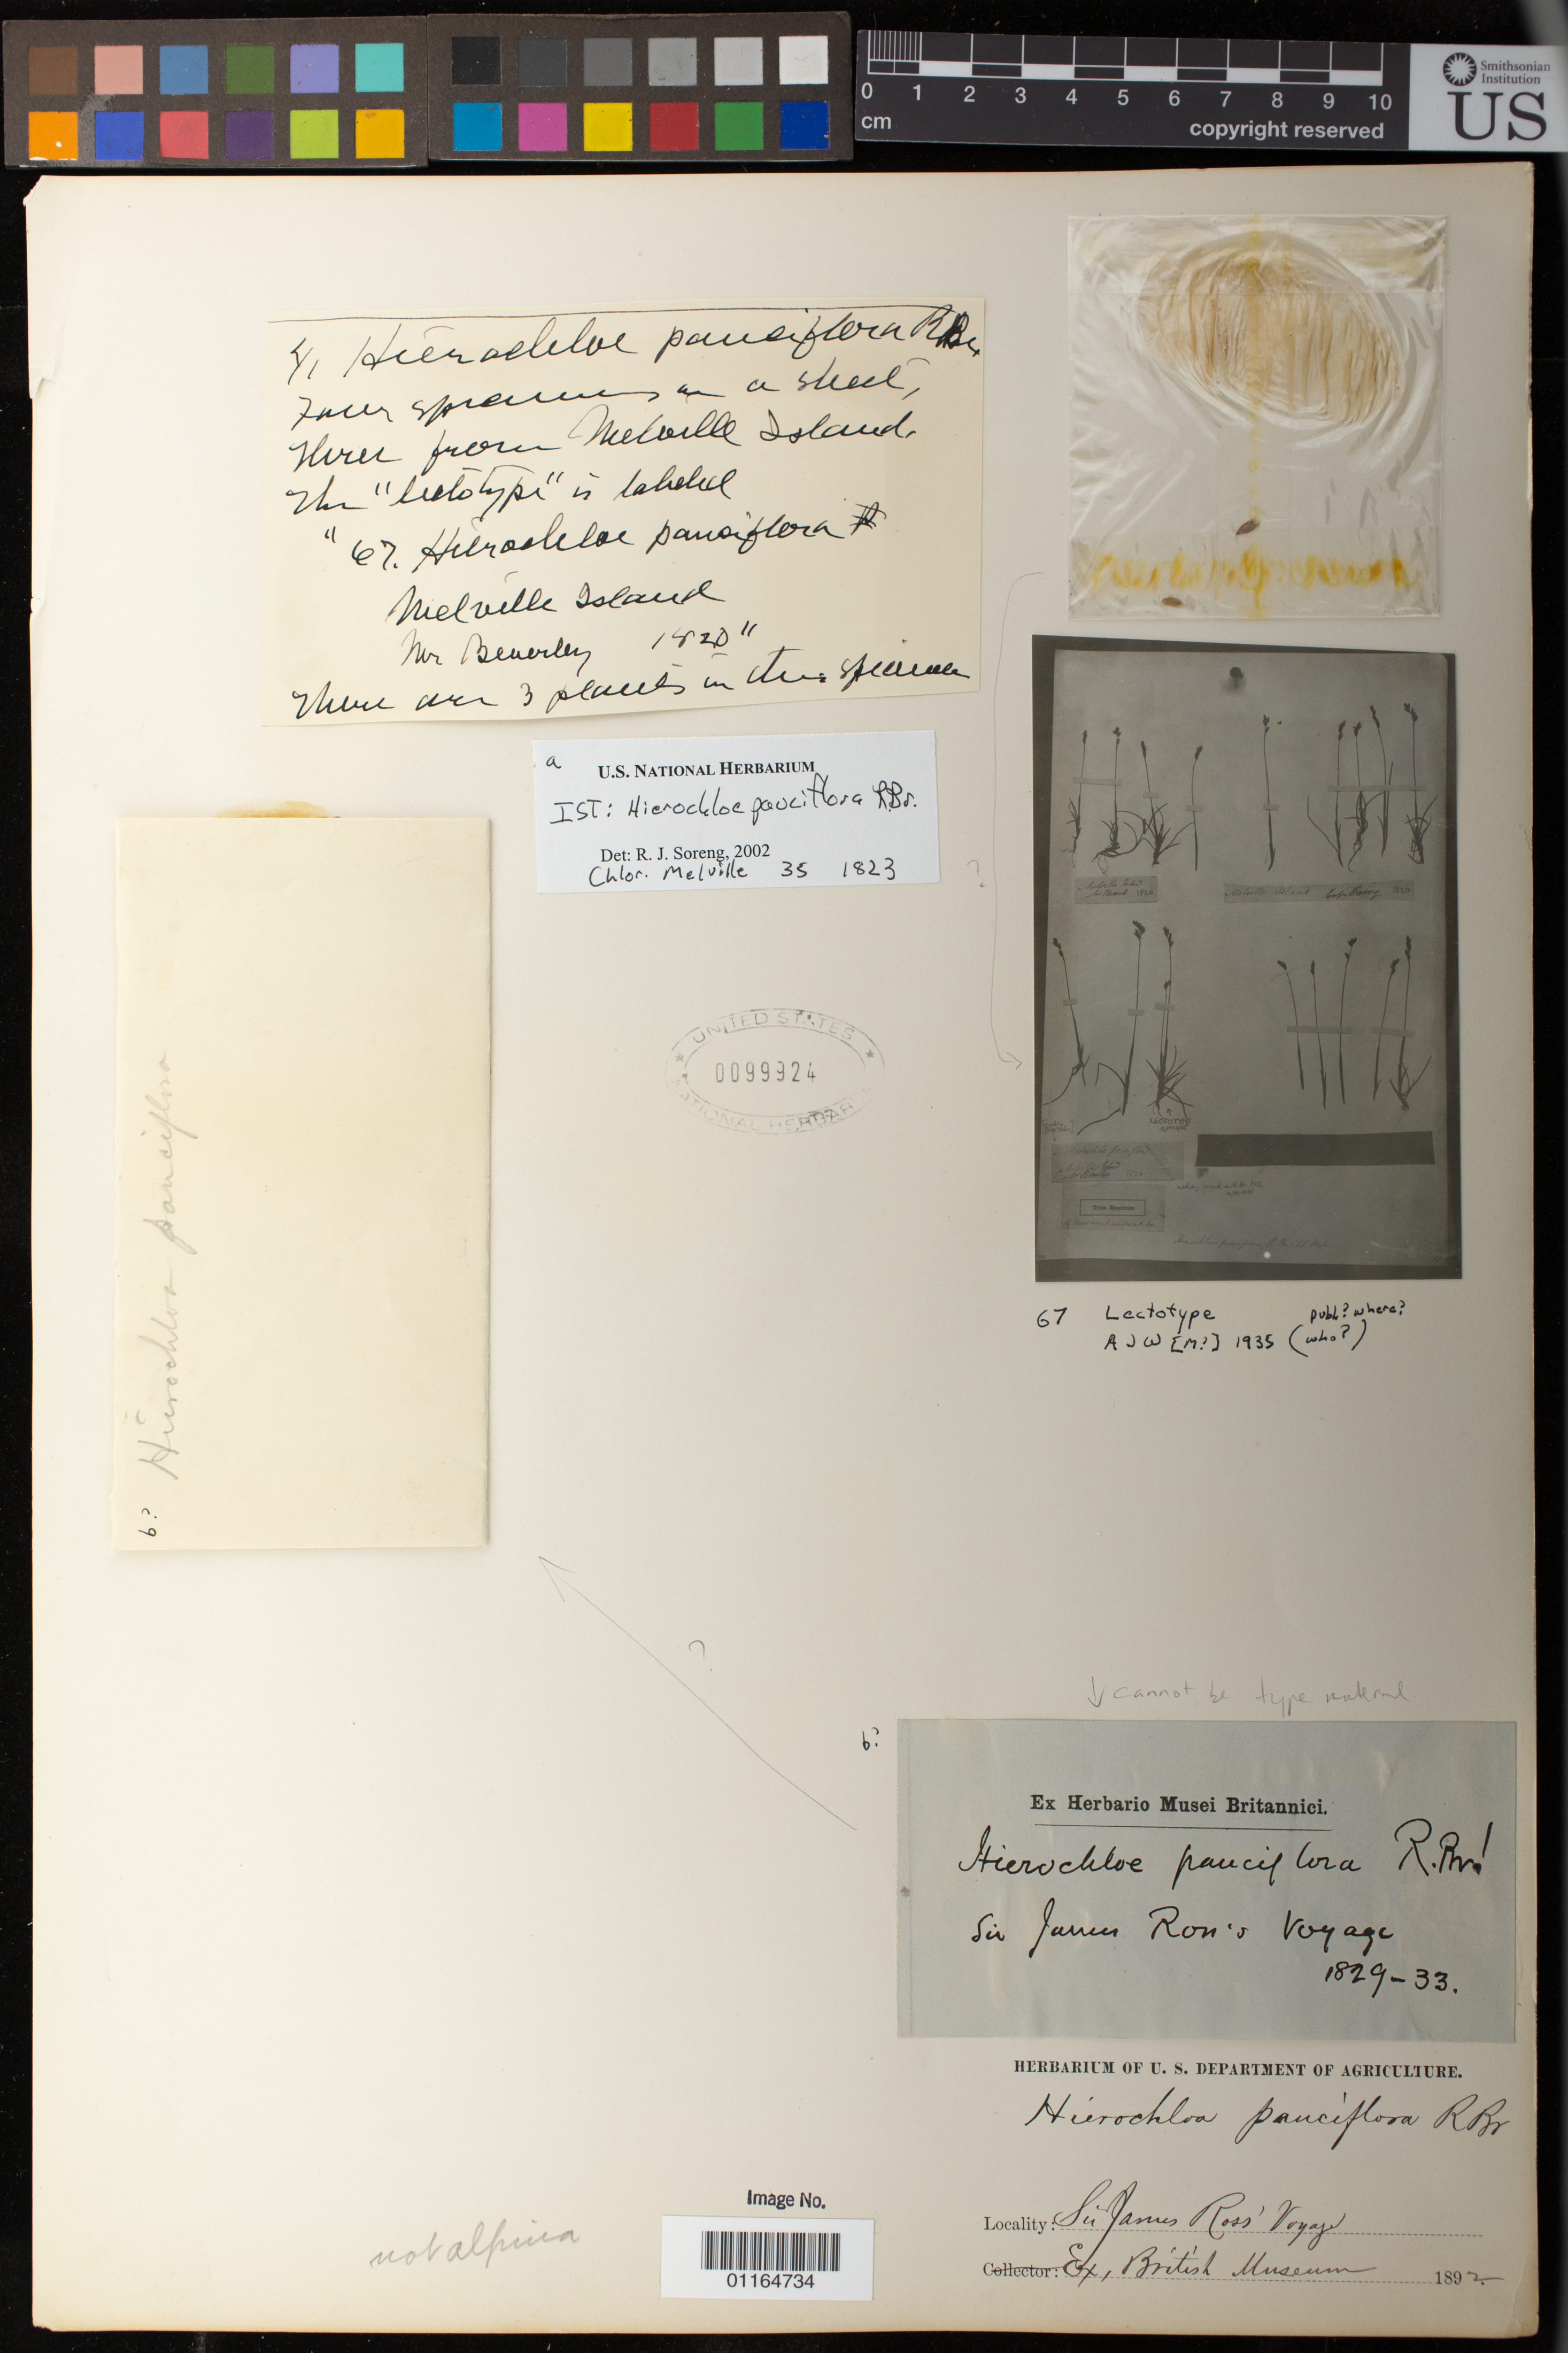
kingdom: Plantae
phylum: Tracheophyta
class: Liliopsida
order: Poales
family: Poaceae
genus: Hierochloe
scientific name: Hierochloe pauciflora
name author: R. Br.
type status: Possible Type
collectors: -. Beverley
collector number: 67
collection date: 1820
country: Canada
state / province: Nunavut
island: Melville Island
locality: Melville Island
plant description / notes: Photograph [on which several individual elements are apparently mounted], handwritten notes, and fragmentary material of type specimen(s?) ex herb. British Museum. Annotated as "IST" [isosyntype] by R. Soreng, 2002. 4 elements on specimen in photo (3 of which from Melville Island), 2 fragmentary elements on US sheet, unclear if both are from same source. Label on US sheet "Sir James Ross's Voyace 1829-33" and if this is correct, this cannot be type material.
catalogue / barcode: US 99924